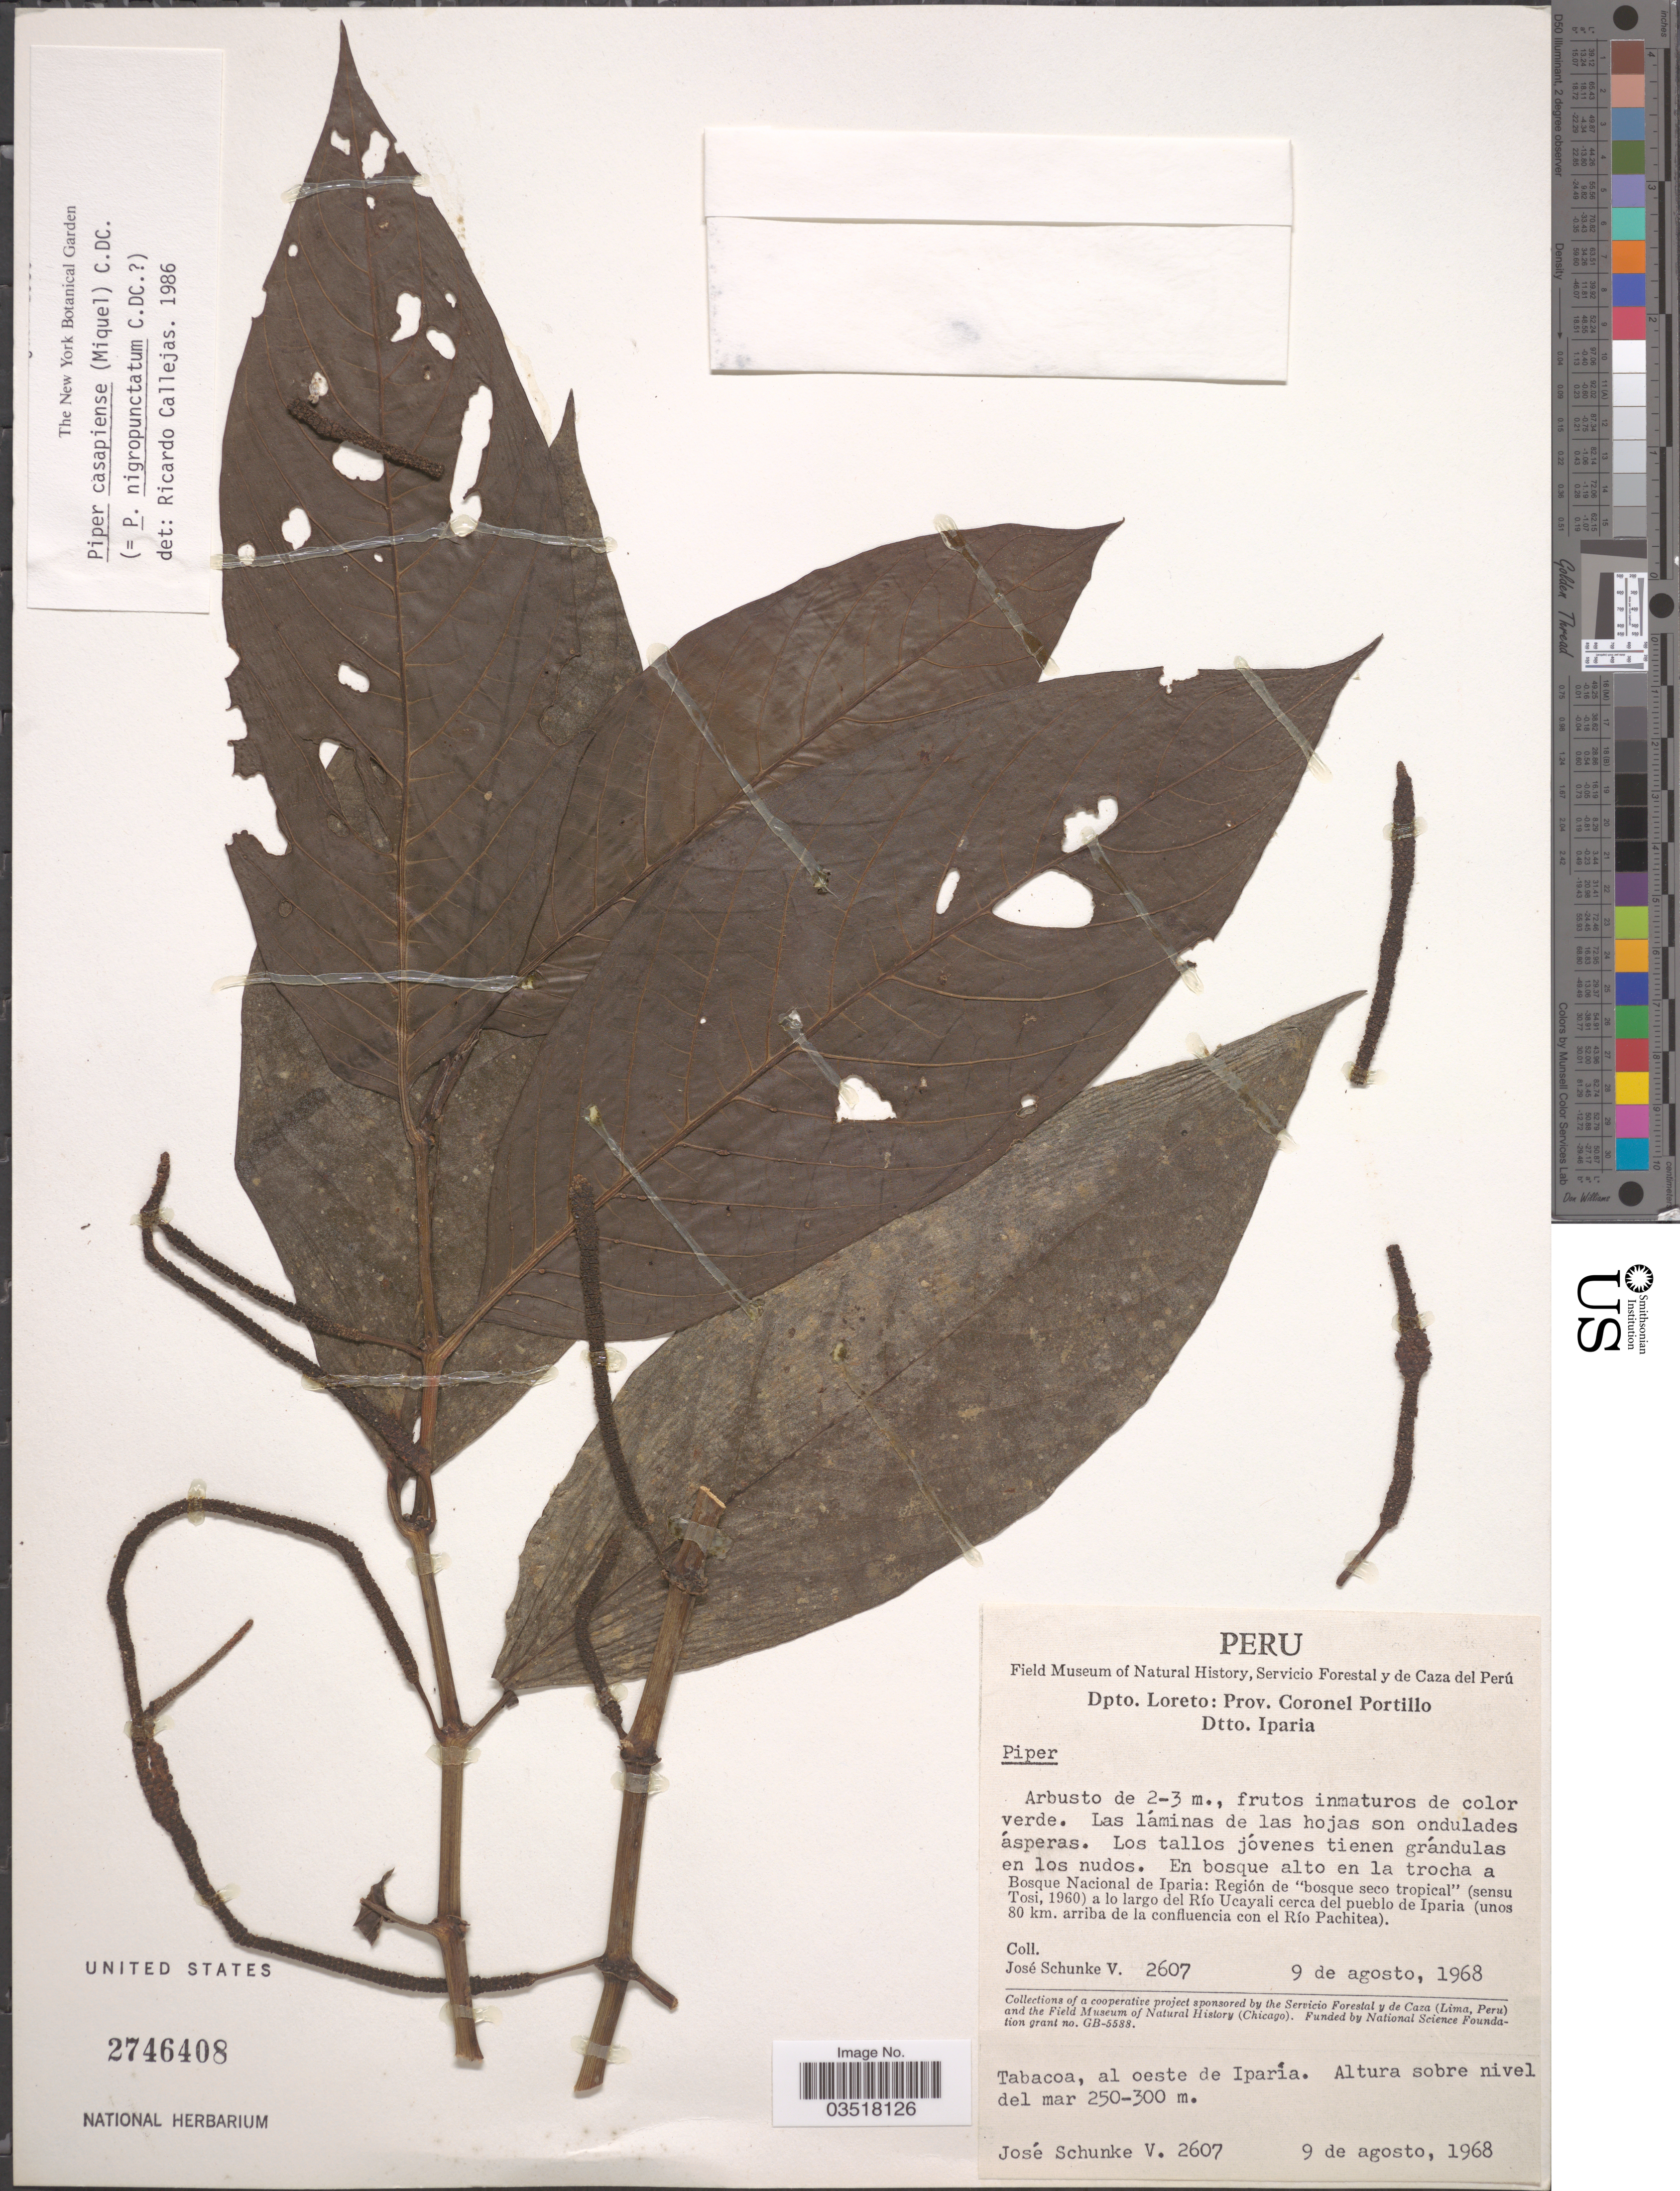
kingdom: Plantae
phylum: Tracheophyta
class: Magnoliopsida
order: Piperales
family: Piperaceae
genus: Piper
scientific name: Piper casapiense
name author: C. DC.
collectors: J. Schunke Vigo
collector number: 2607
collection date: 1968-08-09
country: Peru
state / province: Loreto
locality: Dpto. Loreto: Prov. Coronel Portillo. Dtto. Iparia. Bosque Nacional de Iparia: Región de "bosque seco tropical" (sensu Tosi, 1960) a la largo del Río Ucayali cerca del pueblo de Iparia (unos 80 km. arriba de la confluencia con el Río Pachitea). Tabacoa, al oeste de Iparia.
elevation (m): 250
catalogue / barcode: US 2746408